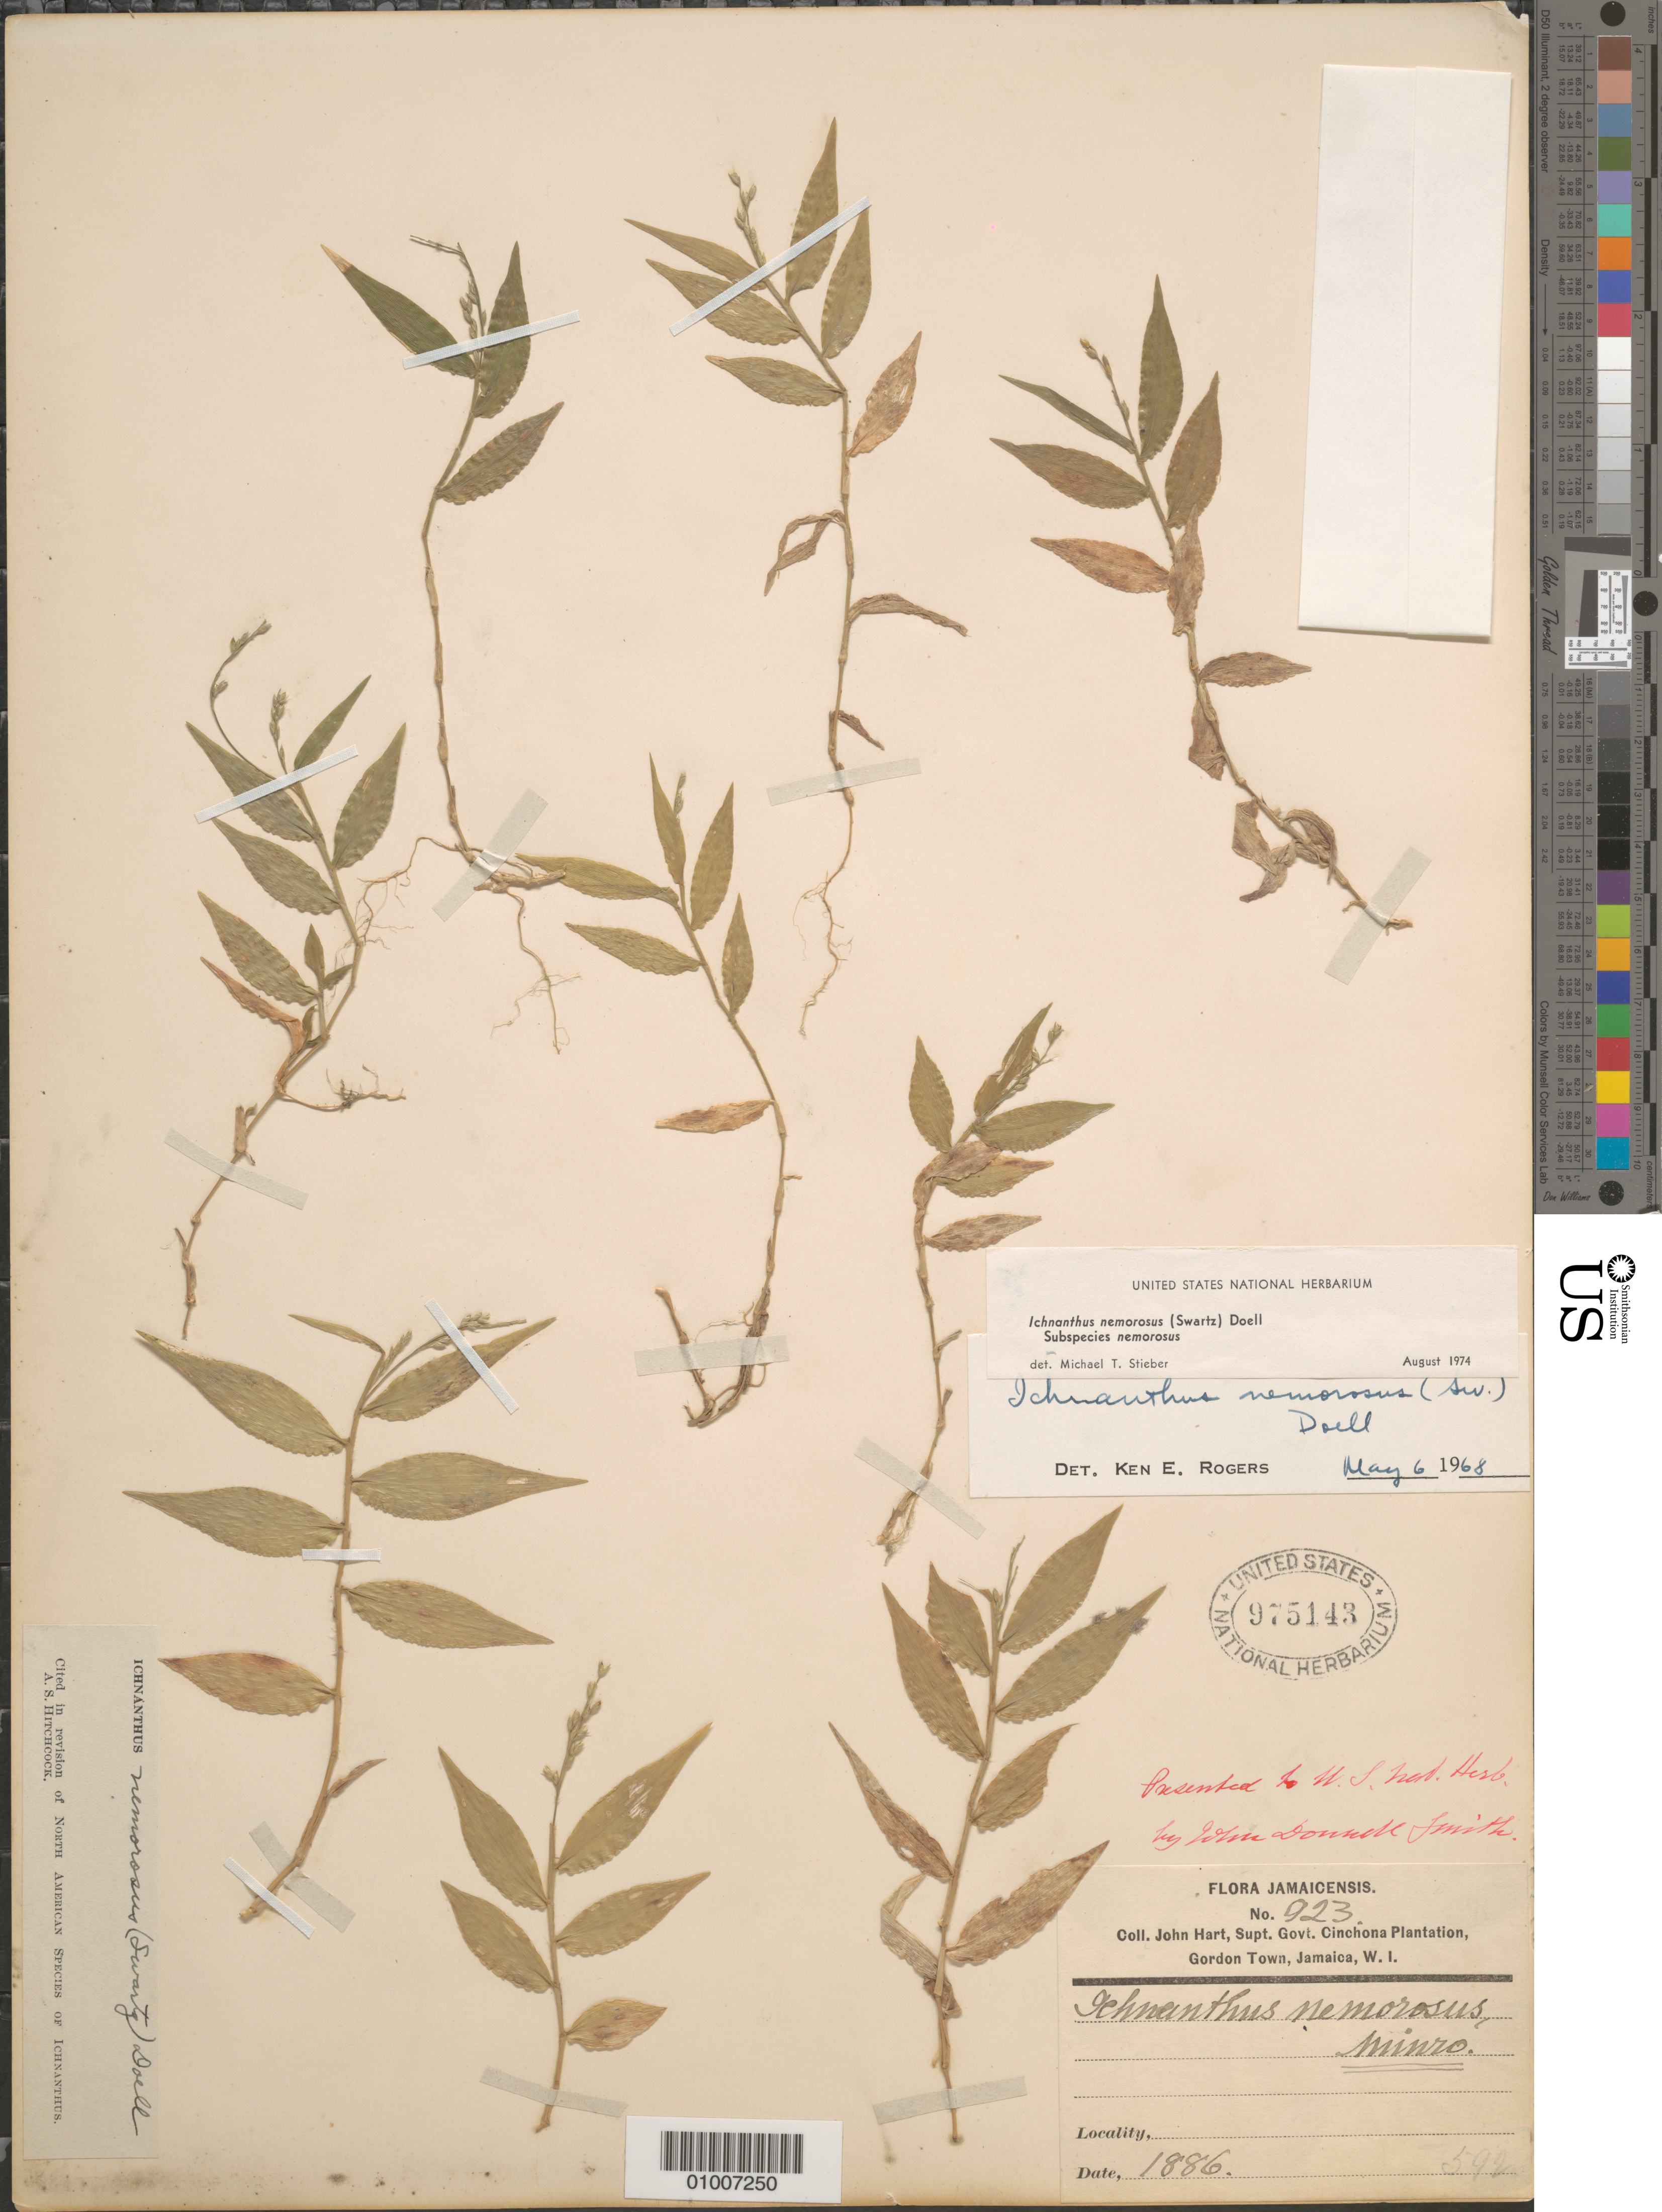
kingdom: Plantae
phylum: Tracheophyta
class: Liliopsida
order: Poales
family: Poaceae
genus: Ichnanthus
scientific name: Ichnanthus nemorosus var. nemorosus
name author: (Sw.) Döll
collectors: J. Hart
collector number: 923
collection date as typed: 1886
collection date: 1886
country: Jamaica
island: Jamaica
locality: Gordon town, Sup. Govt. Cinchona Plantation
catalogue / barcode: US 975143